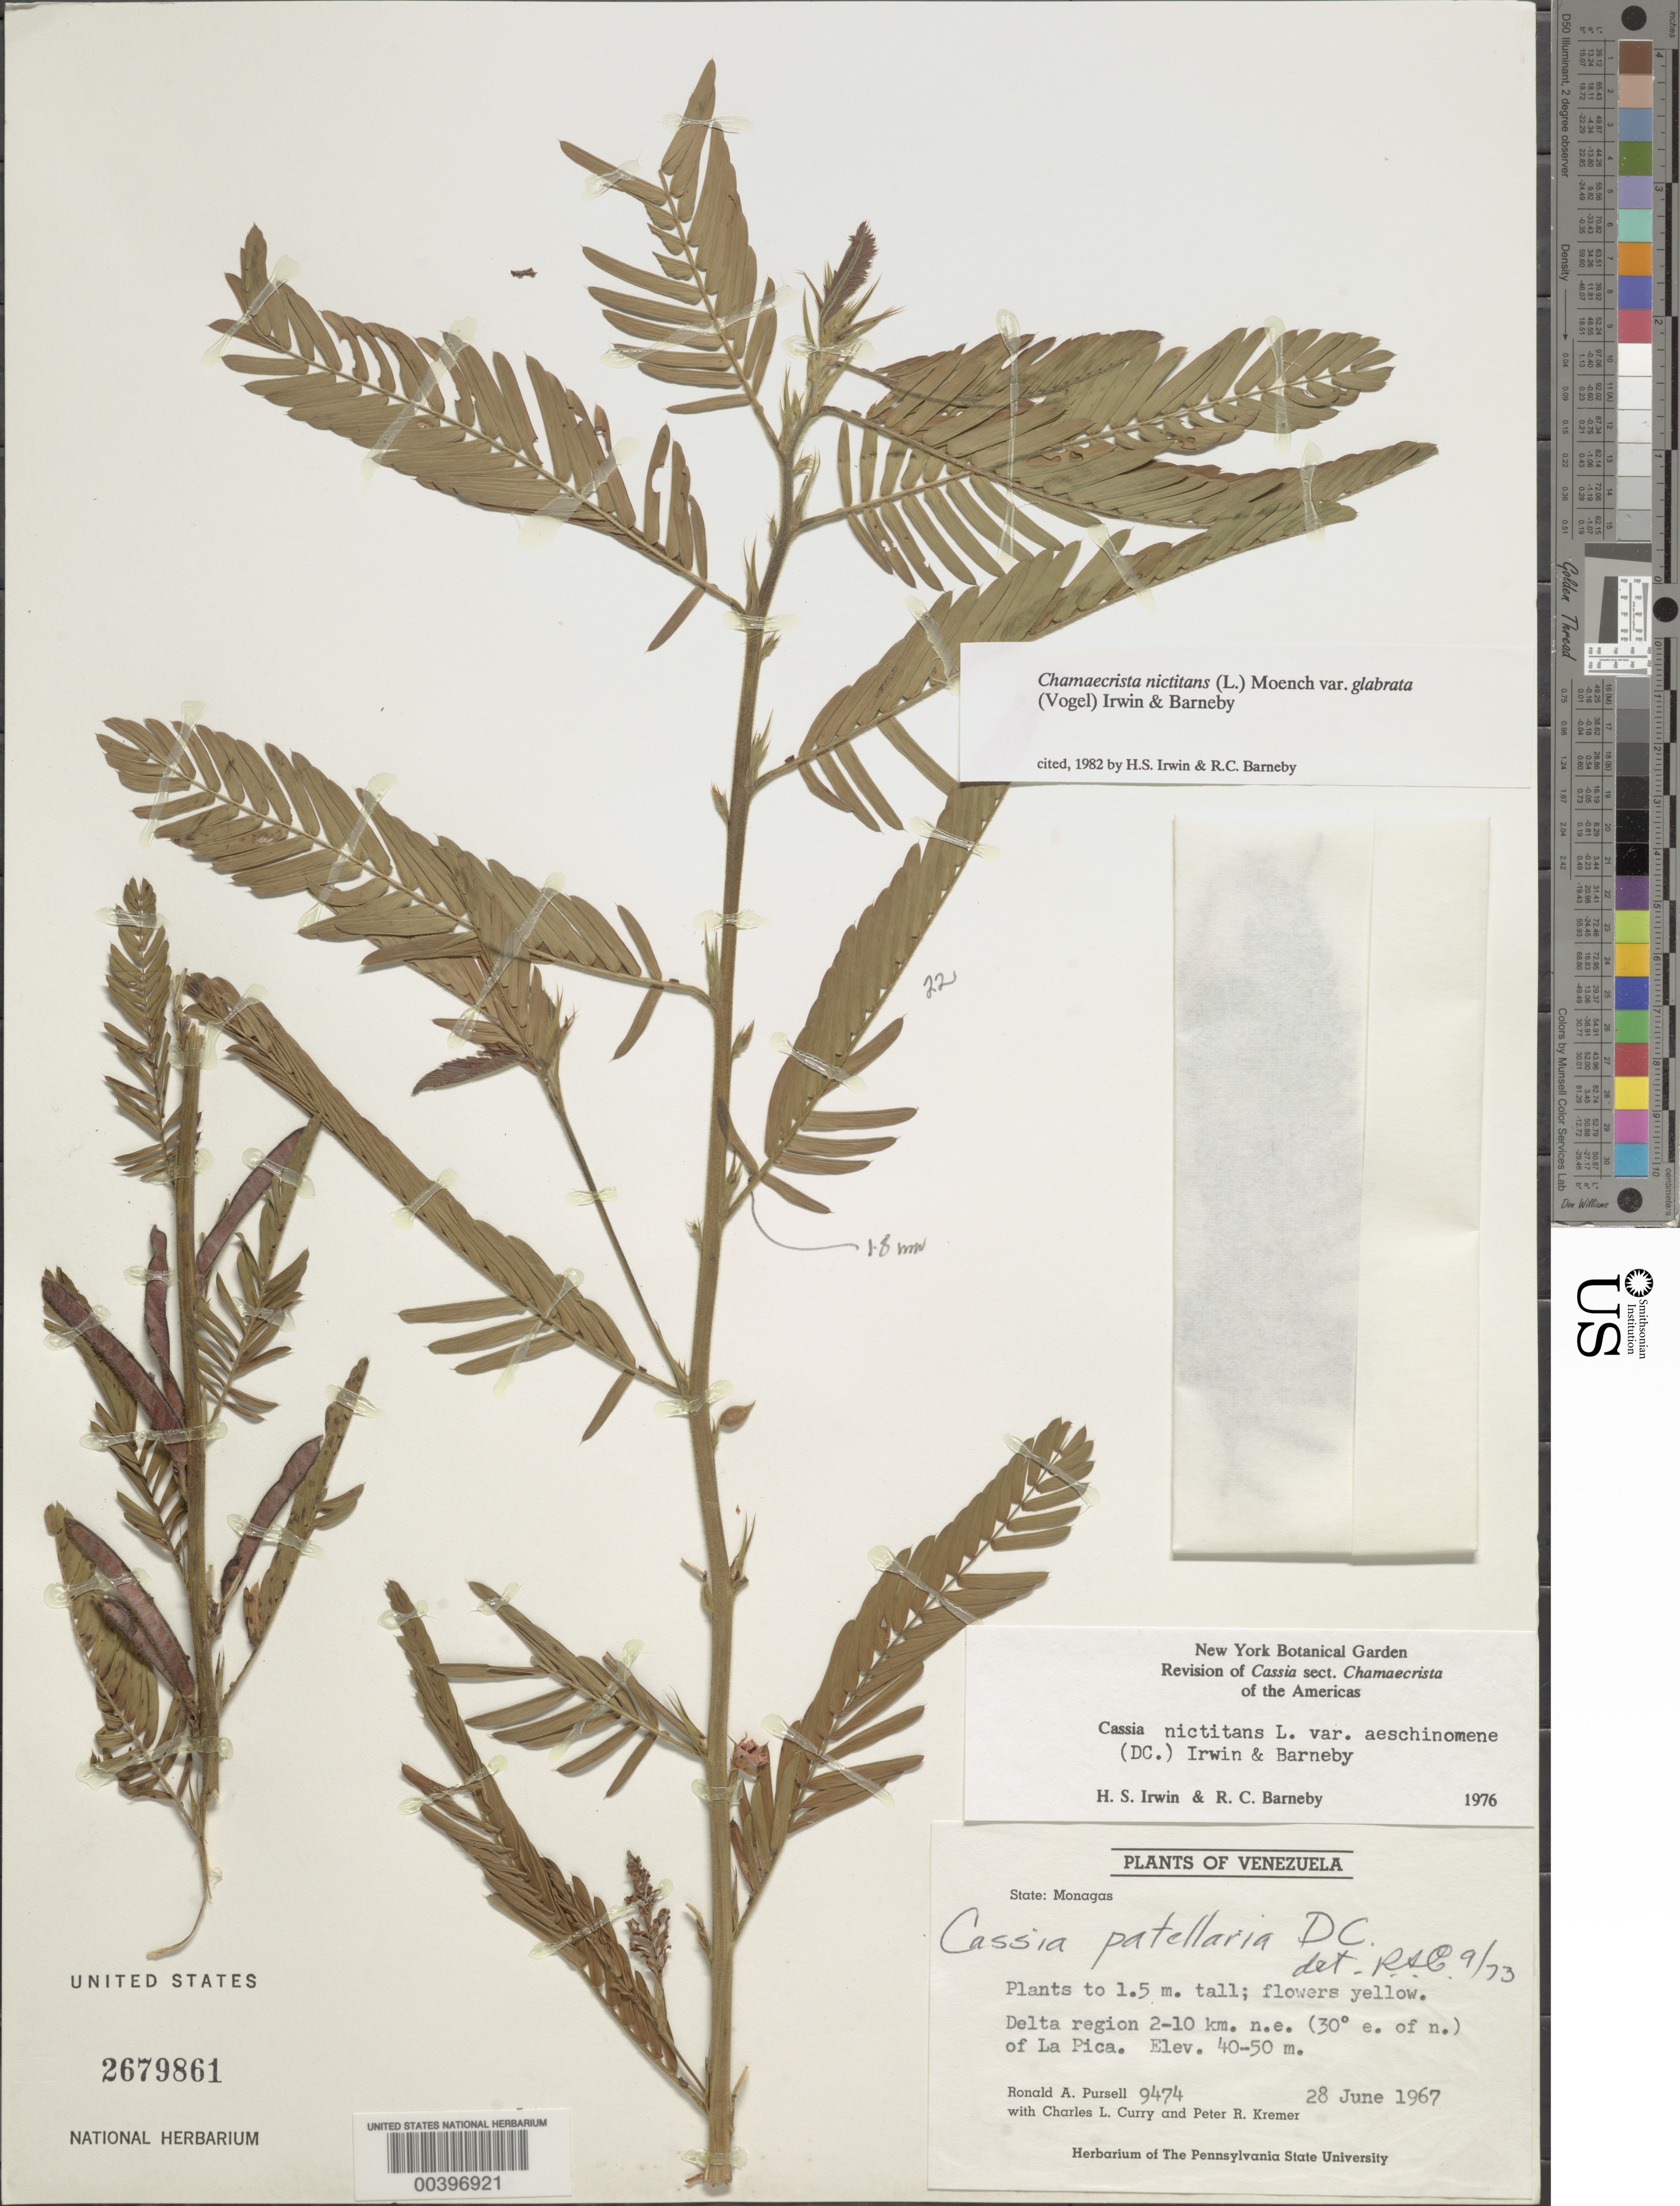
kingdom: Plantae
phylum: Tracheophyta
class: Magnoliopsida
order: Fabales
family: Fabaceae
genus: Chamaecrista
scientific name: Chamaecrista nictitans var. glabrata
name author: (Vogel) H.S. Irwin & Barneby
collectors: R. A. Pursell, C. L. Curry & P. R. Kremer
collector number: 9474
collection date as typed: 28 Jun 1967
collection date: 1967-06-28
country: Venezuela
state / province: Monagas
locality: Delta region, 2-10 km ne of la pica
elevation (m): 40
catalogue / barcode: US 2679861